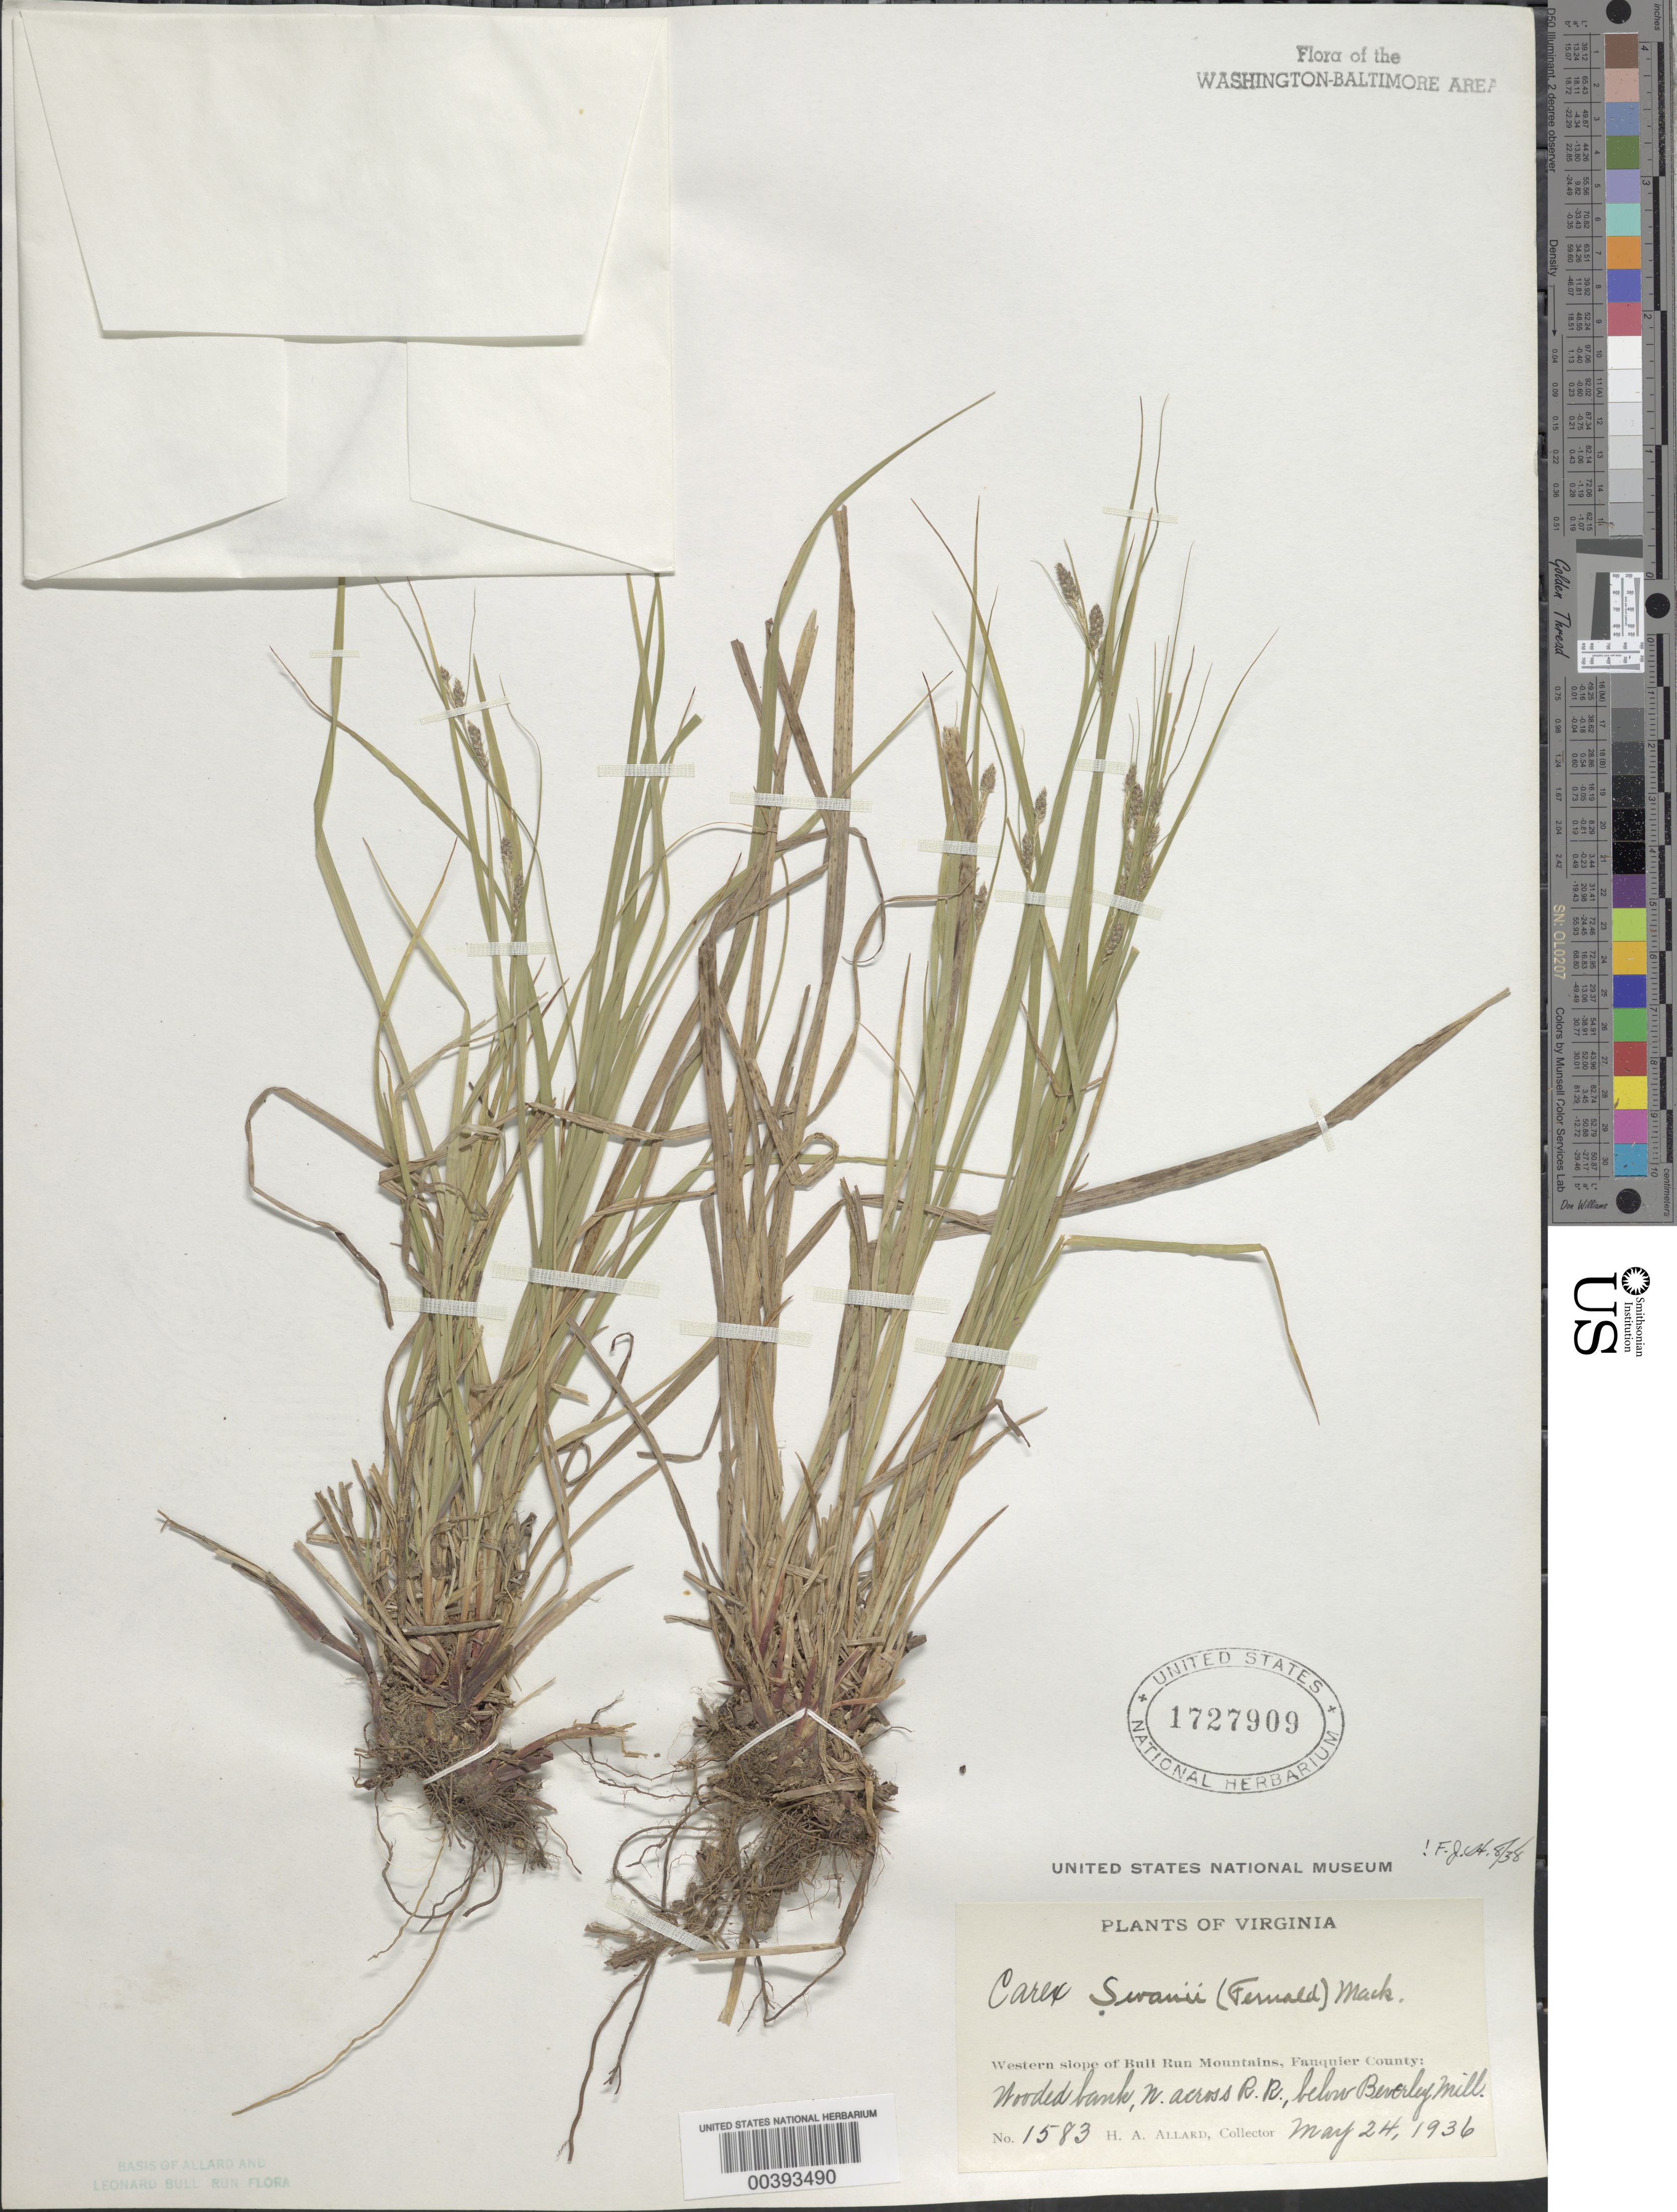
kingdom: Plantae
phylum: Tracheophyta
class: Liliopsida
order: Poales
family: Cyperaceae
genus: Carex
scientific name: Carex swanii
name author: (Fernald) Mack.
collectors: H. A. Allard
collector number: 1583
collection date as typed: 24 May 1936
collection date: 1936-05-24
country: United States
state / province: Virginia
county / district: Fauquier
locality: Below Beverley Mill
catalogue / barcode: US 1727909